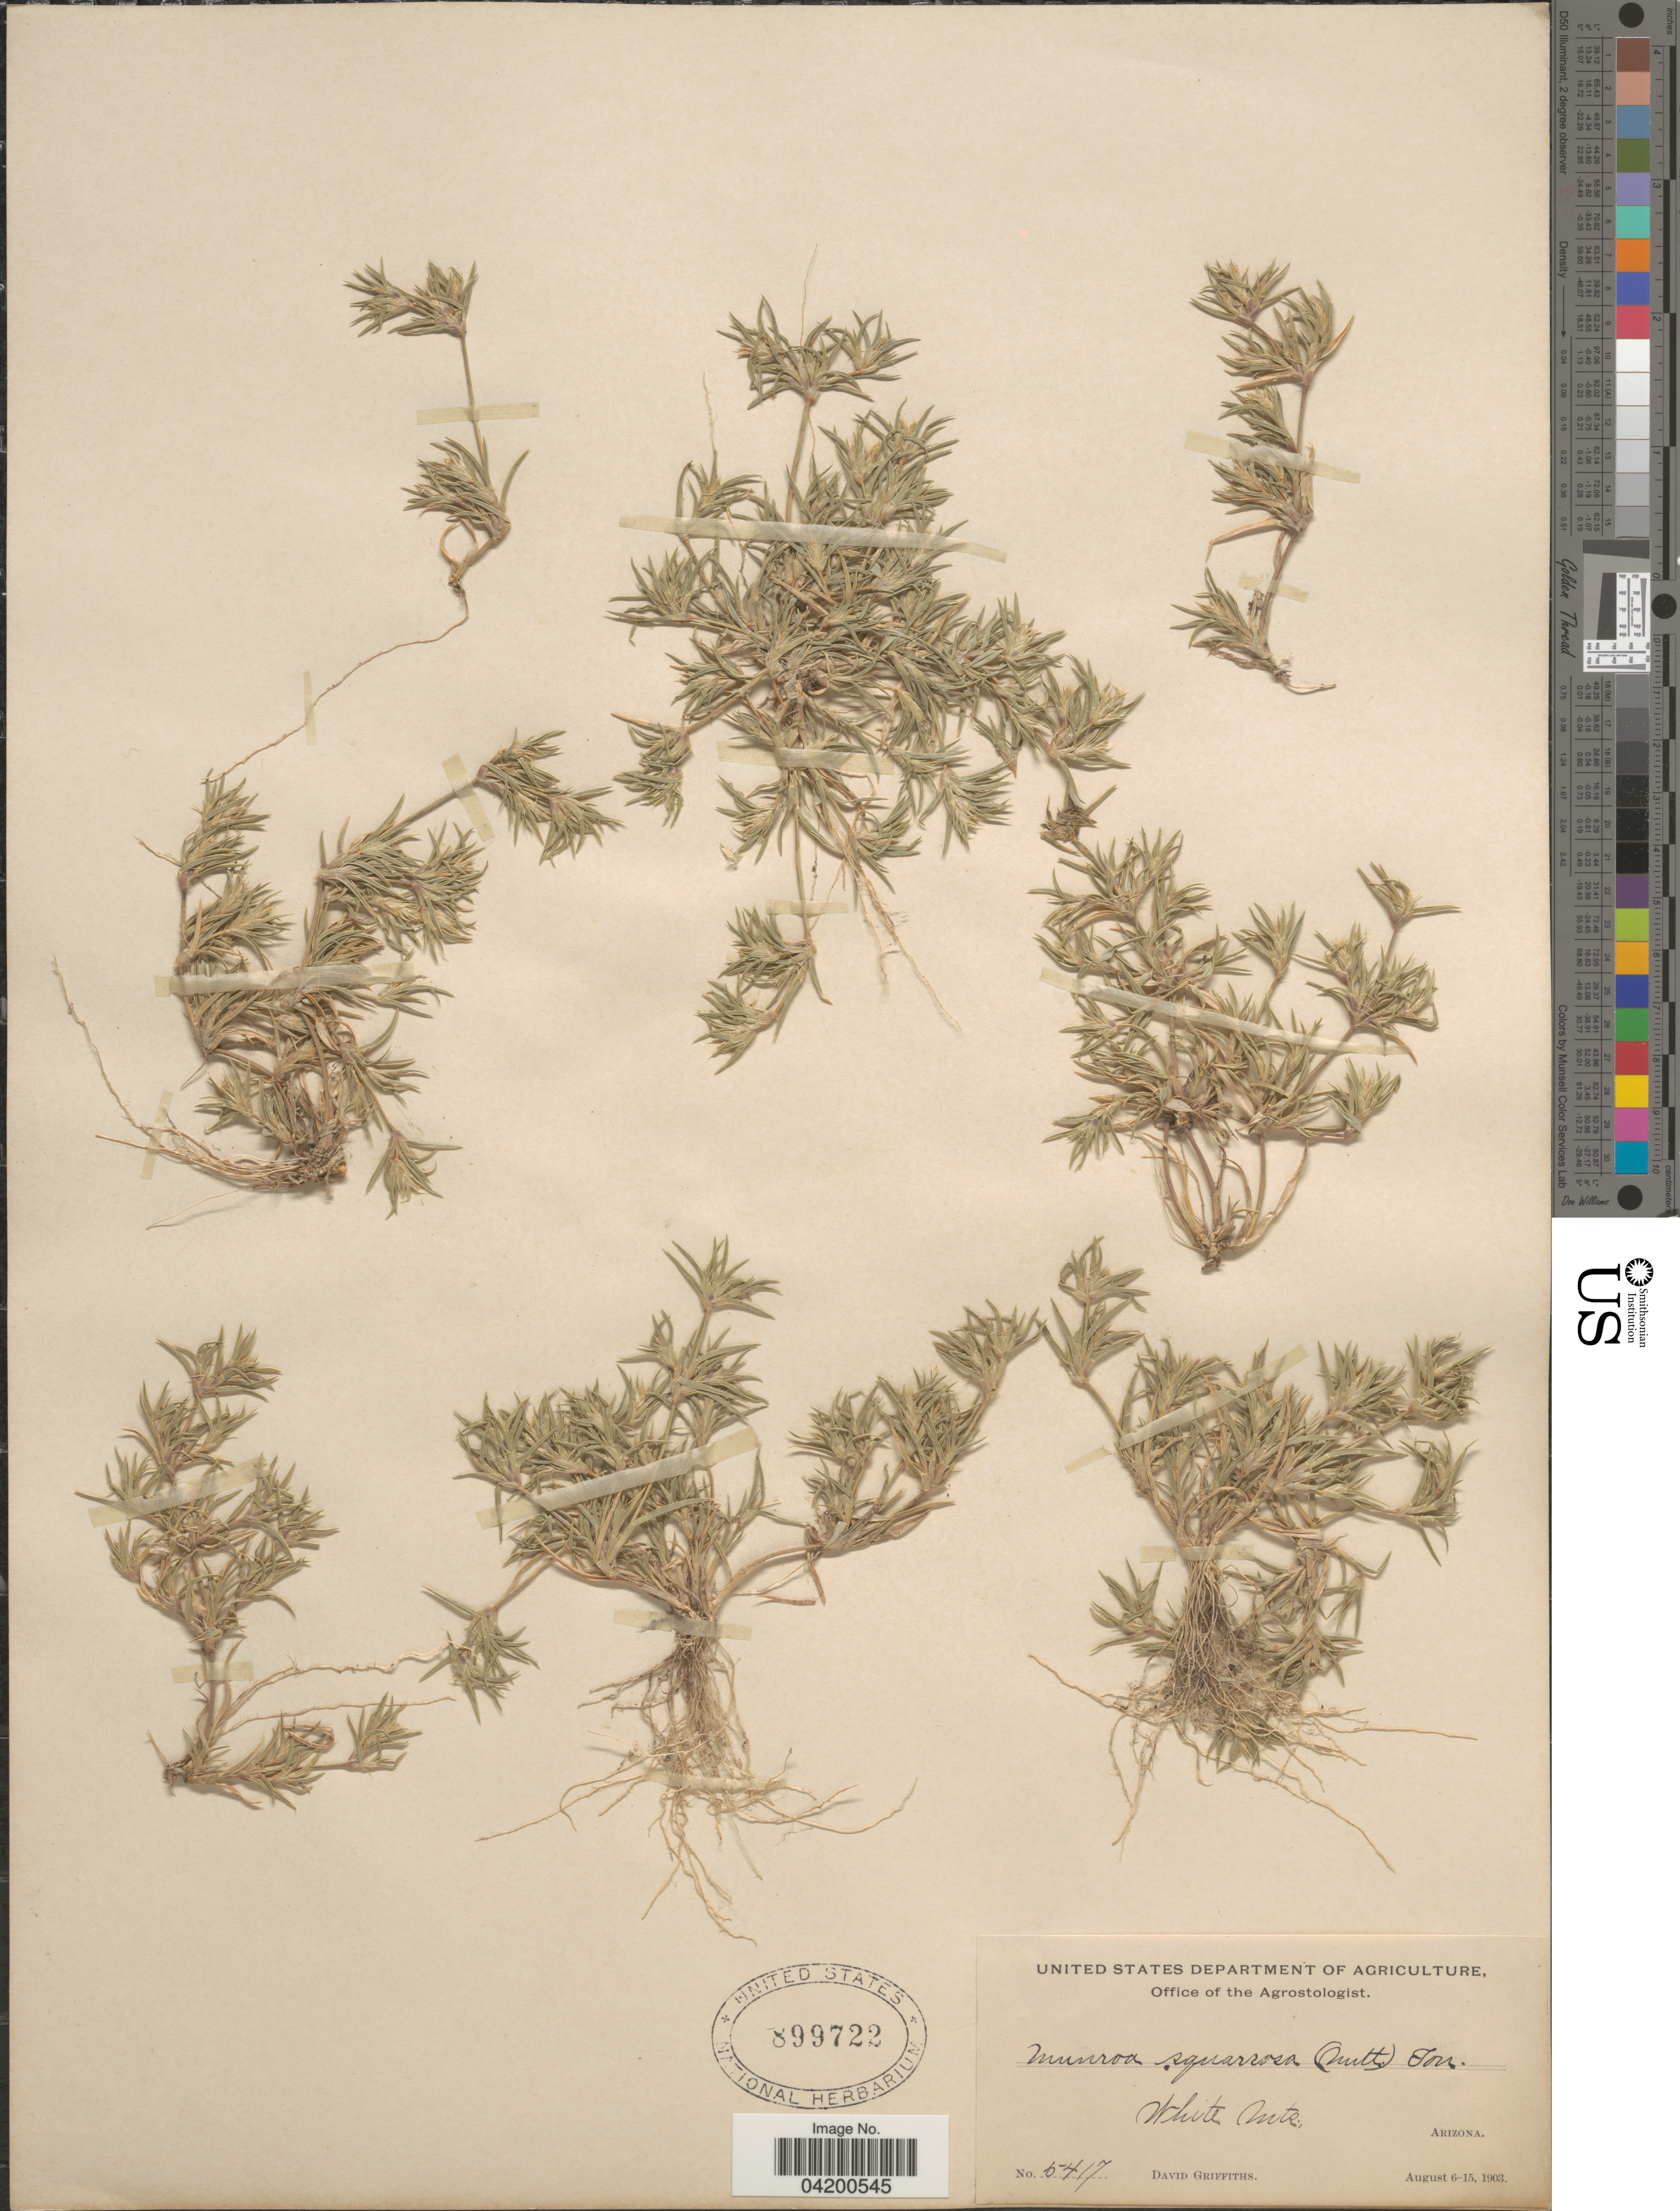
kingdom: Plantae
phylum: Tracheophyta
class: Liliopsida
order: Poales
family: Poaceae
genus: Munroa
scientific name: Munroa squarrosa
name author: (Nutt.) Torr.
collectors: D. Griffiths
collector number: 5417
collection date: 1903-08-06/1903-08-15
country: United States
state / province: Arizona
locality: White Mts.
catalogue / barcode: US 899722